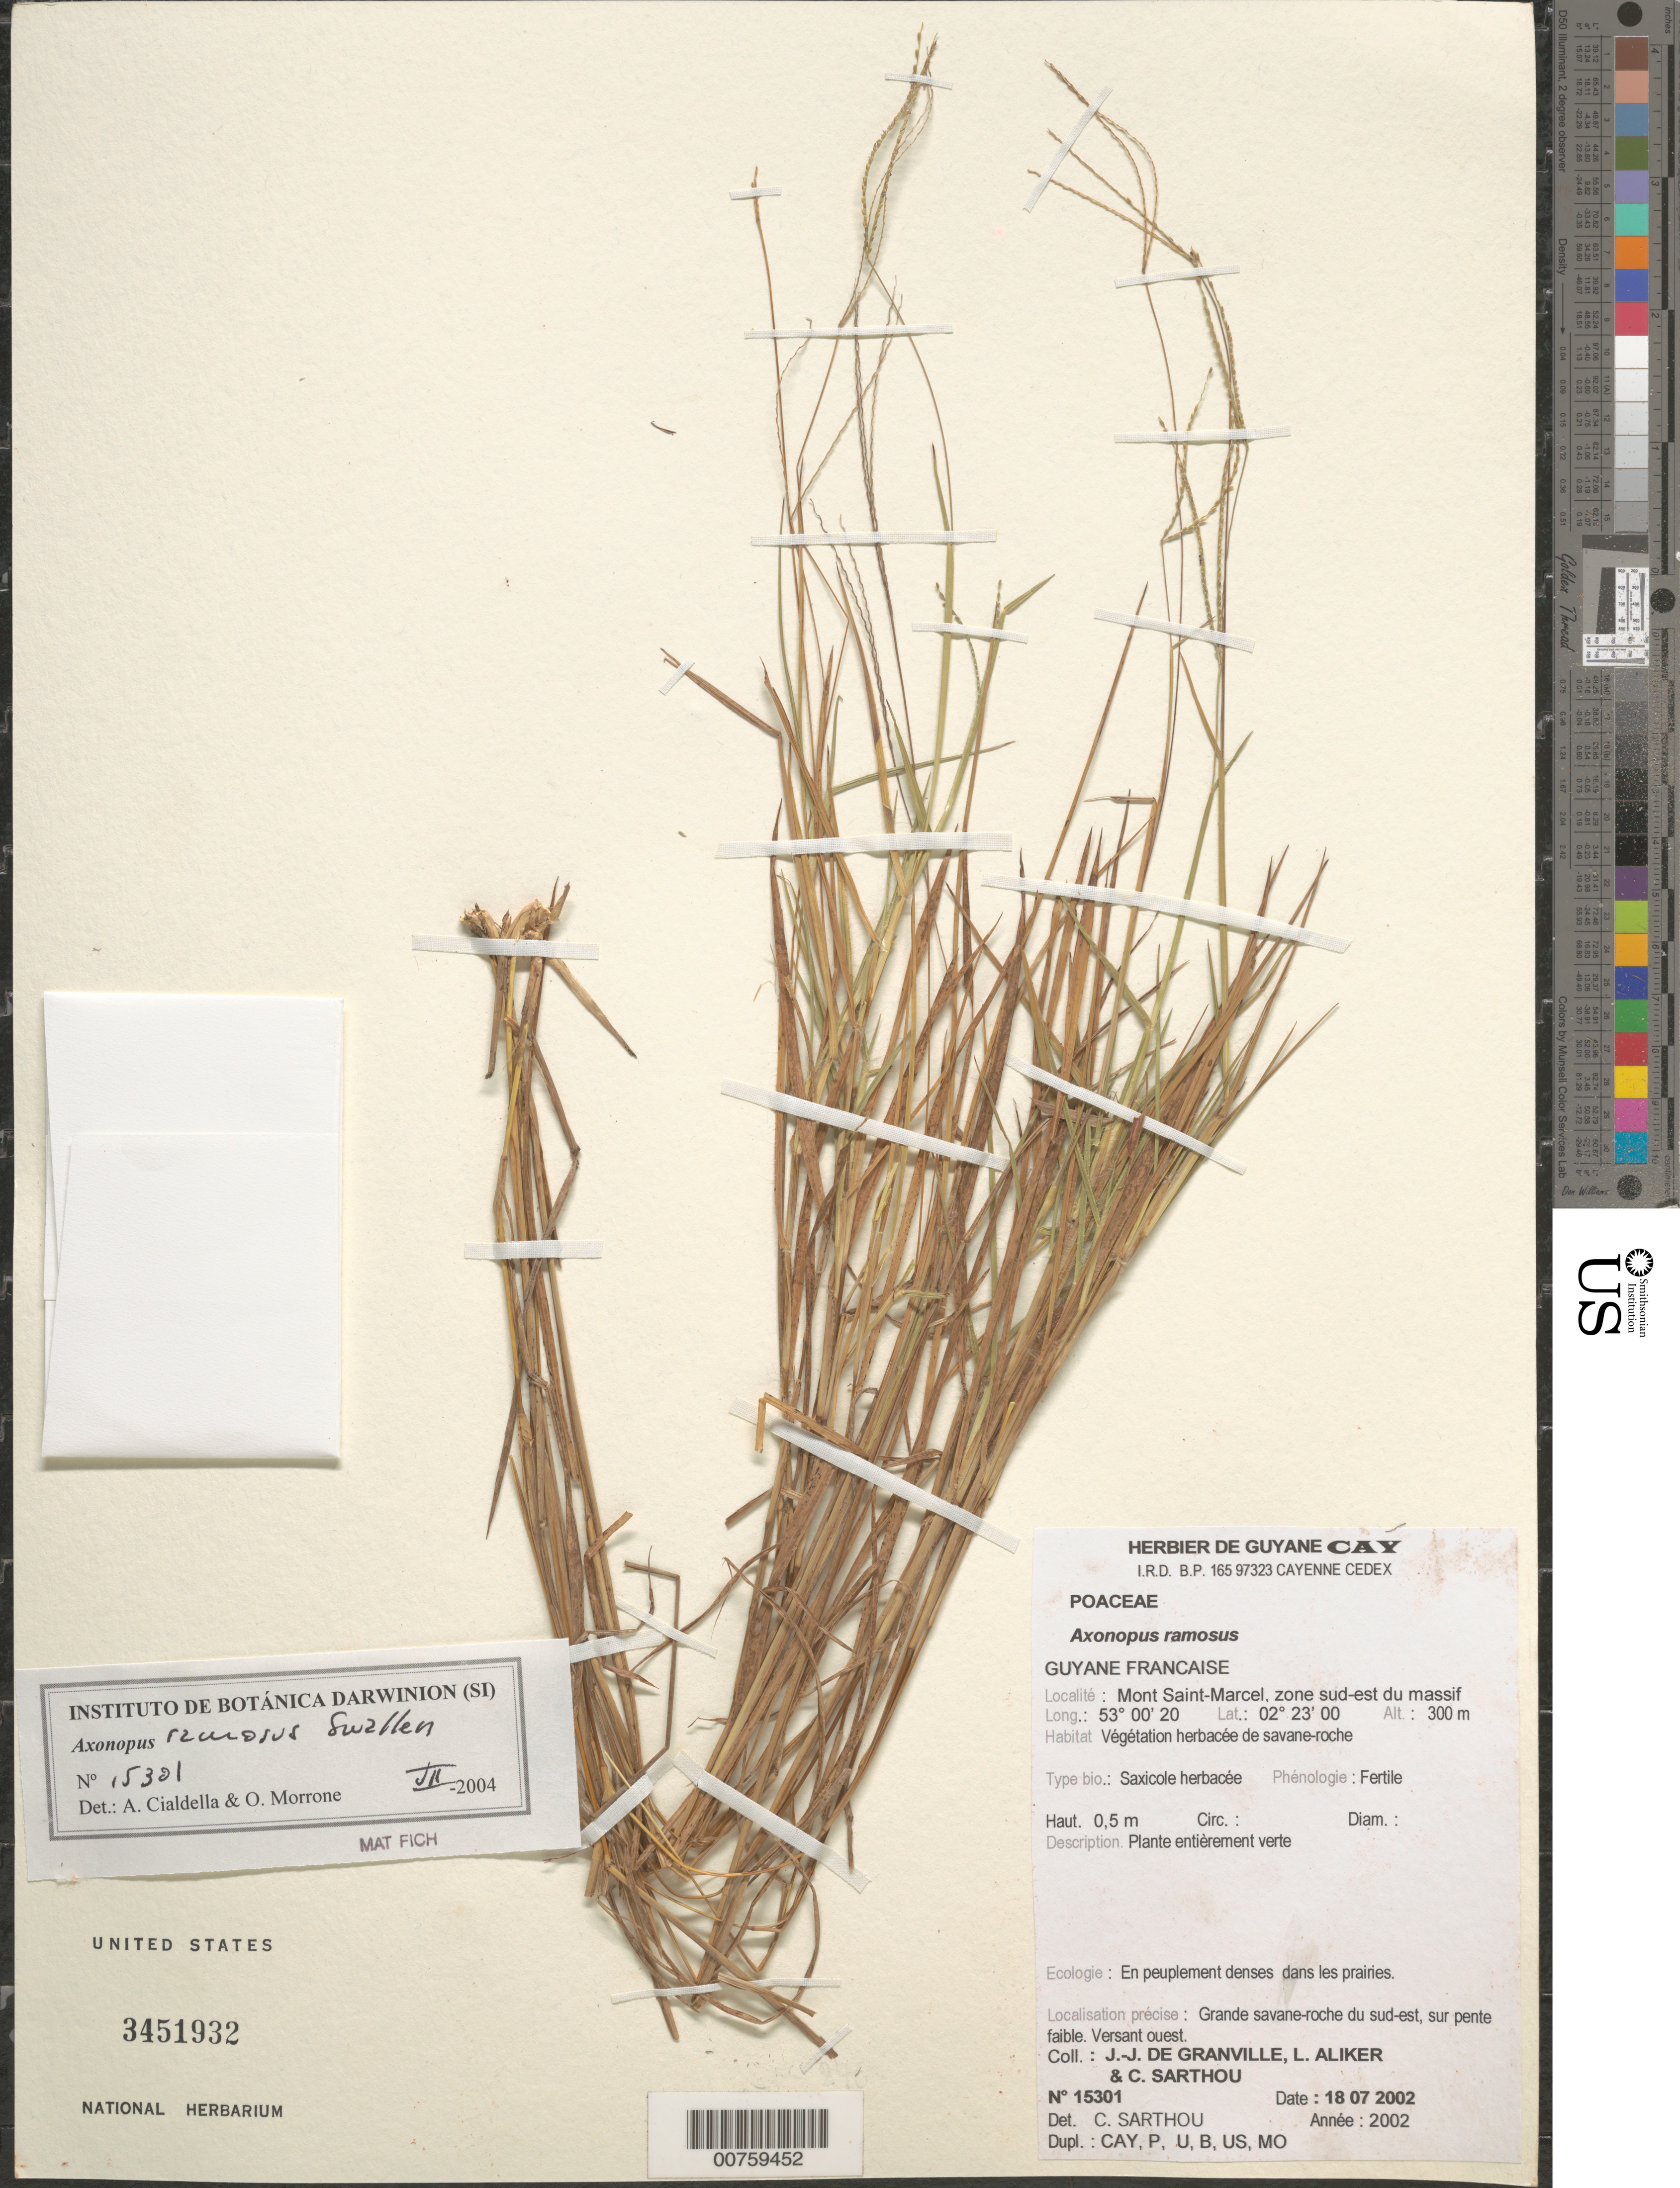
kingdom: Plantae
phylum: Tracheophyta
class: Liliopsida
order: Poales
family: Poaceae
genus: Axonopus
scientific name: Axonopus ramosus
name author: Swallen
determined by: Sarthou, C.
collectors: J.-J. de Granville, L. Aliker & C. Sarthou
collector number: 15301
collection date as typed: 18-Jul-02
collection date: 2002-07-18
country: French Guiana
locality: Mont Saint-Marcel, zone Sud-Est du massif, Bassin de l'Yaloupi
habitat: Vegetation herbacée de savane-roche; sur pente faible; en peuplement denses dans les prairies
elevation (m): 300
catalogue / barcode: US 3451932